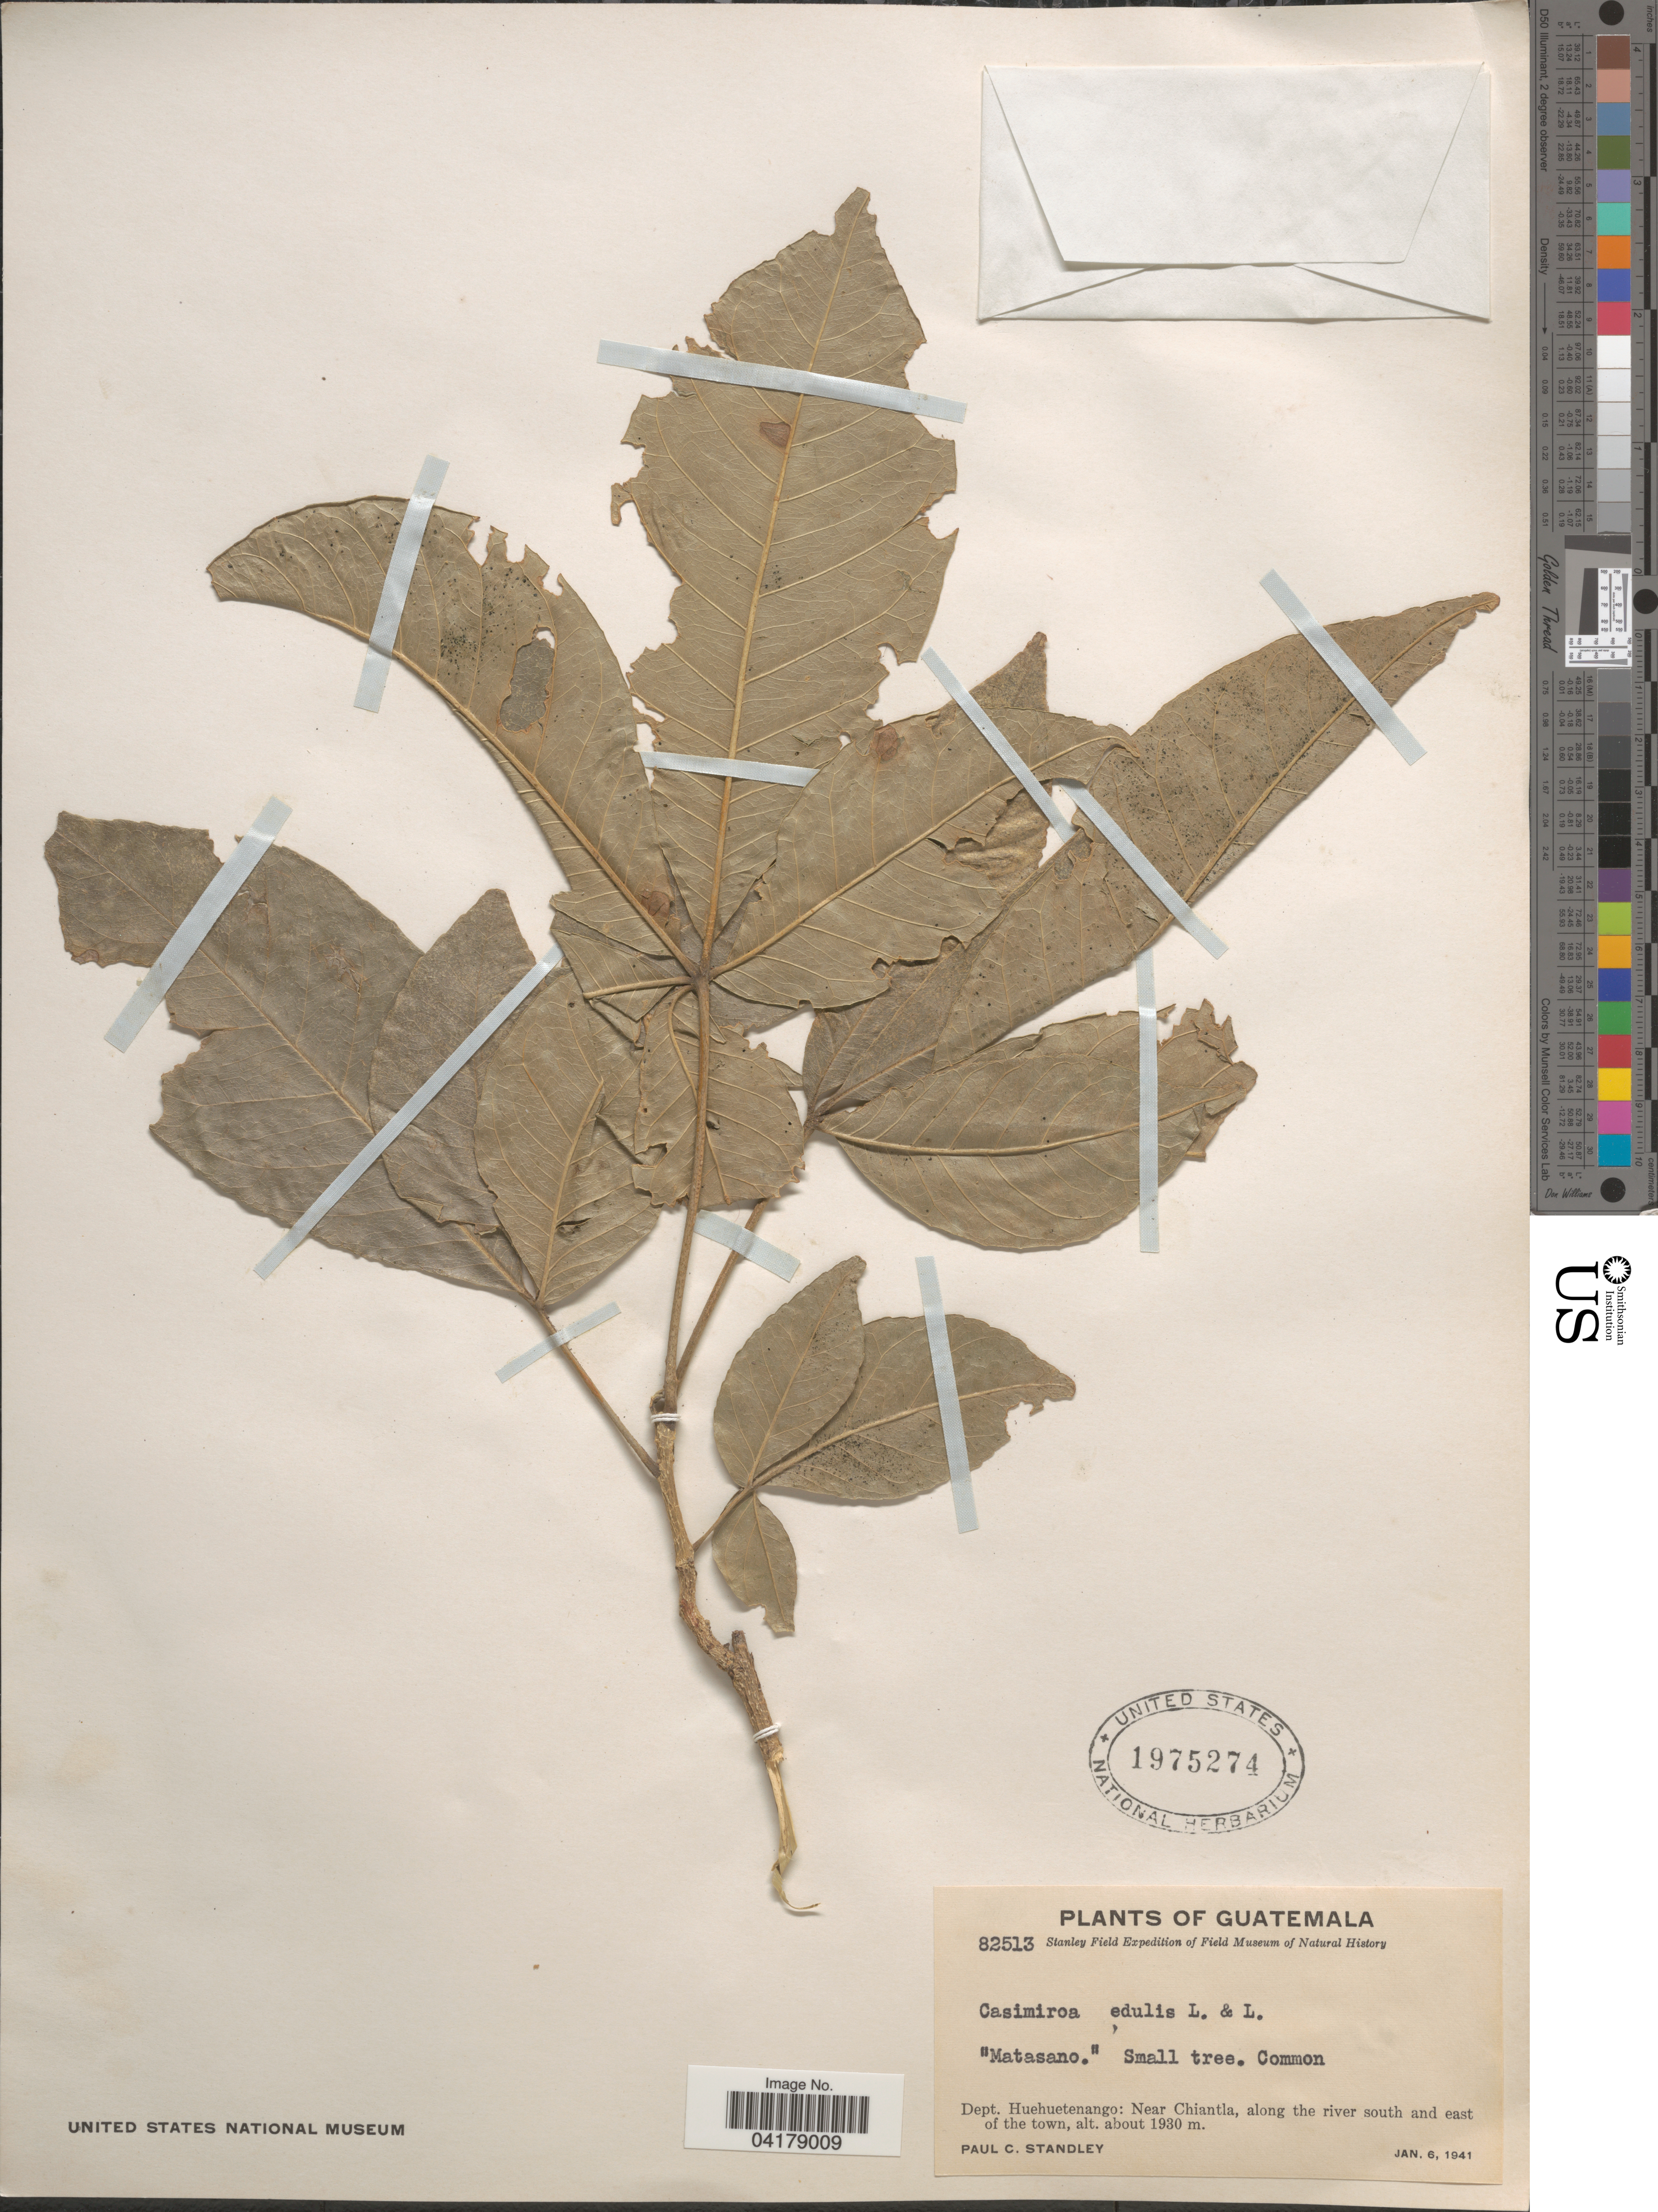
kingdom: Plantae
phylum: Tracheophyta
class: Magnoliopsida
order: Sapindales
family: Rutaceae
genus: Casimiroa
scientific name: Casimiroa edulis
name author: La Llave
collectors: P. C. Standley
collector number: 82513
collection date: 1941-01-06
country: Guatemala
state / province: Huehuetenango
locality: Stanley Field Expedition of Field Museum of Natural History. "Matasano.". Dept. Huehuetenango: Near Chiantla, along the river south and east of the town.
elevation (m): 1930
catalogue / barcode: US 1975274